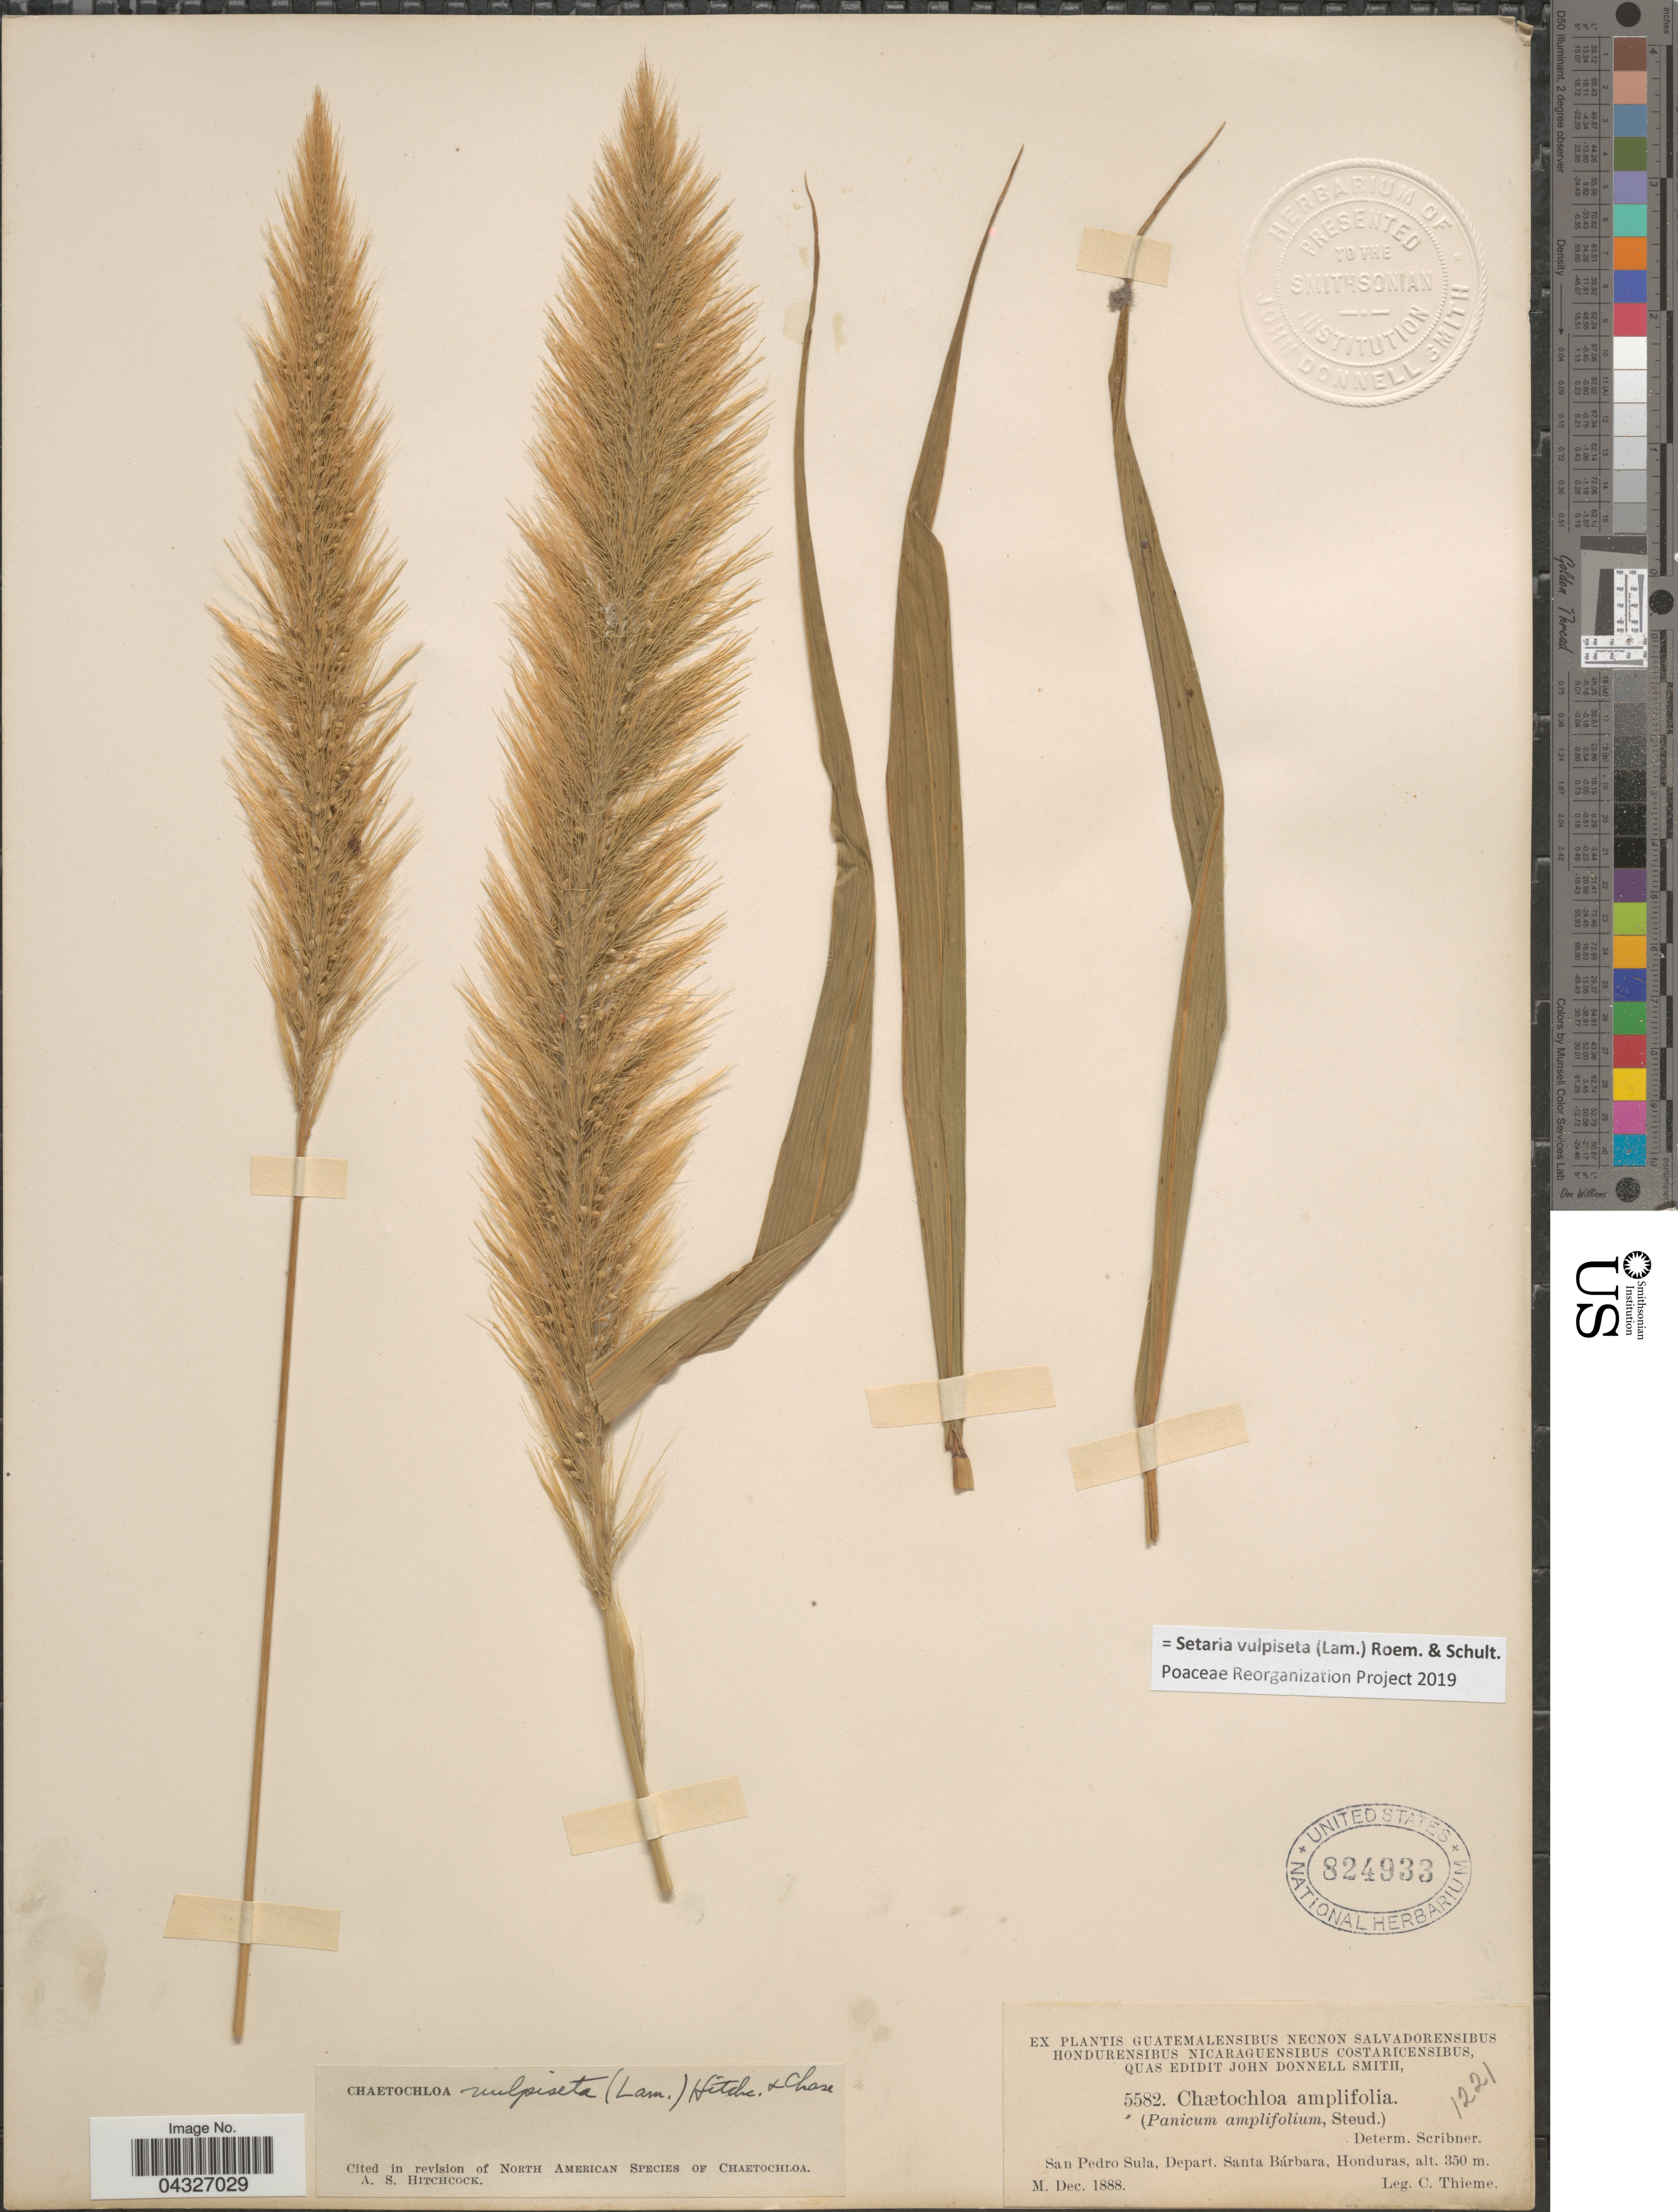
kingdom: Plantae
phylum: Tracheophyta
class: Liliopsida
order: Poales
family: Poaceae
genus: Setaria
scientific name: Setaria vulpiseta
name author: (Lam.) Roem. & Schult.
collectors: C. Thieme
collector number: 5582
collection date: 1888-12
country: Honduras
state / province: Santa Barbara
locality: San Pedro Sula, Depart. Santa Bárbara.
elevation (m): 350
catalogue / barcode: US 824933